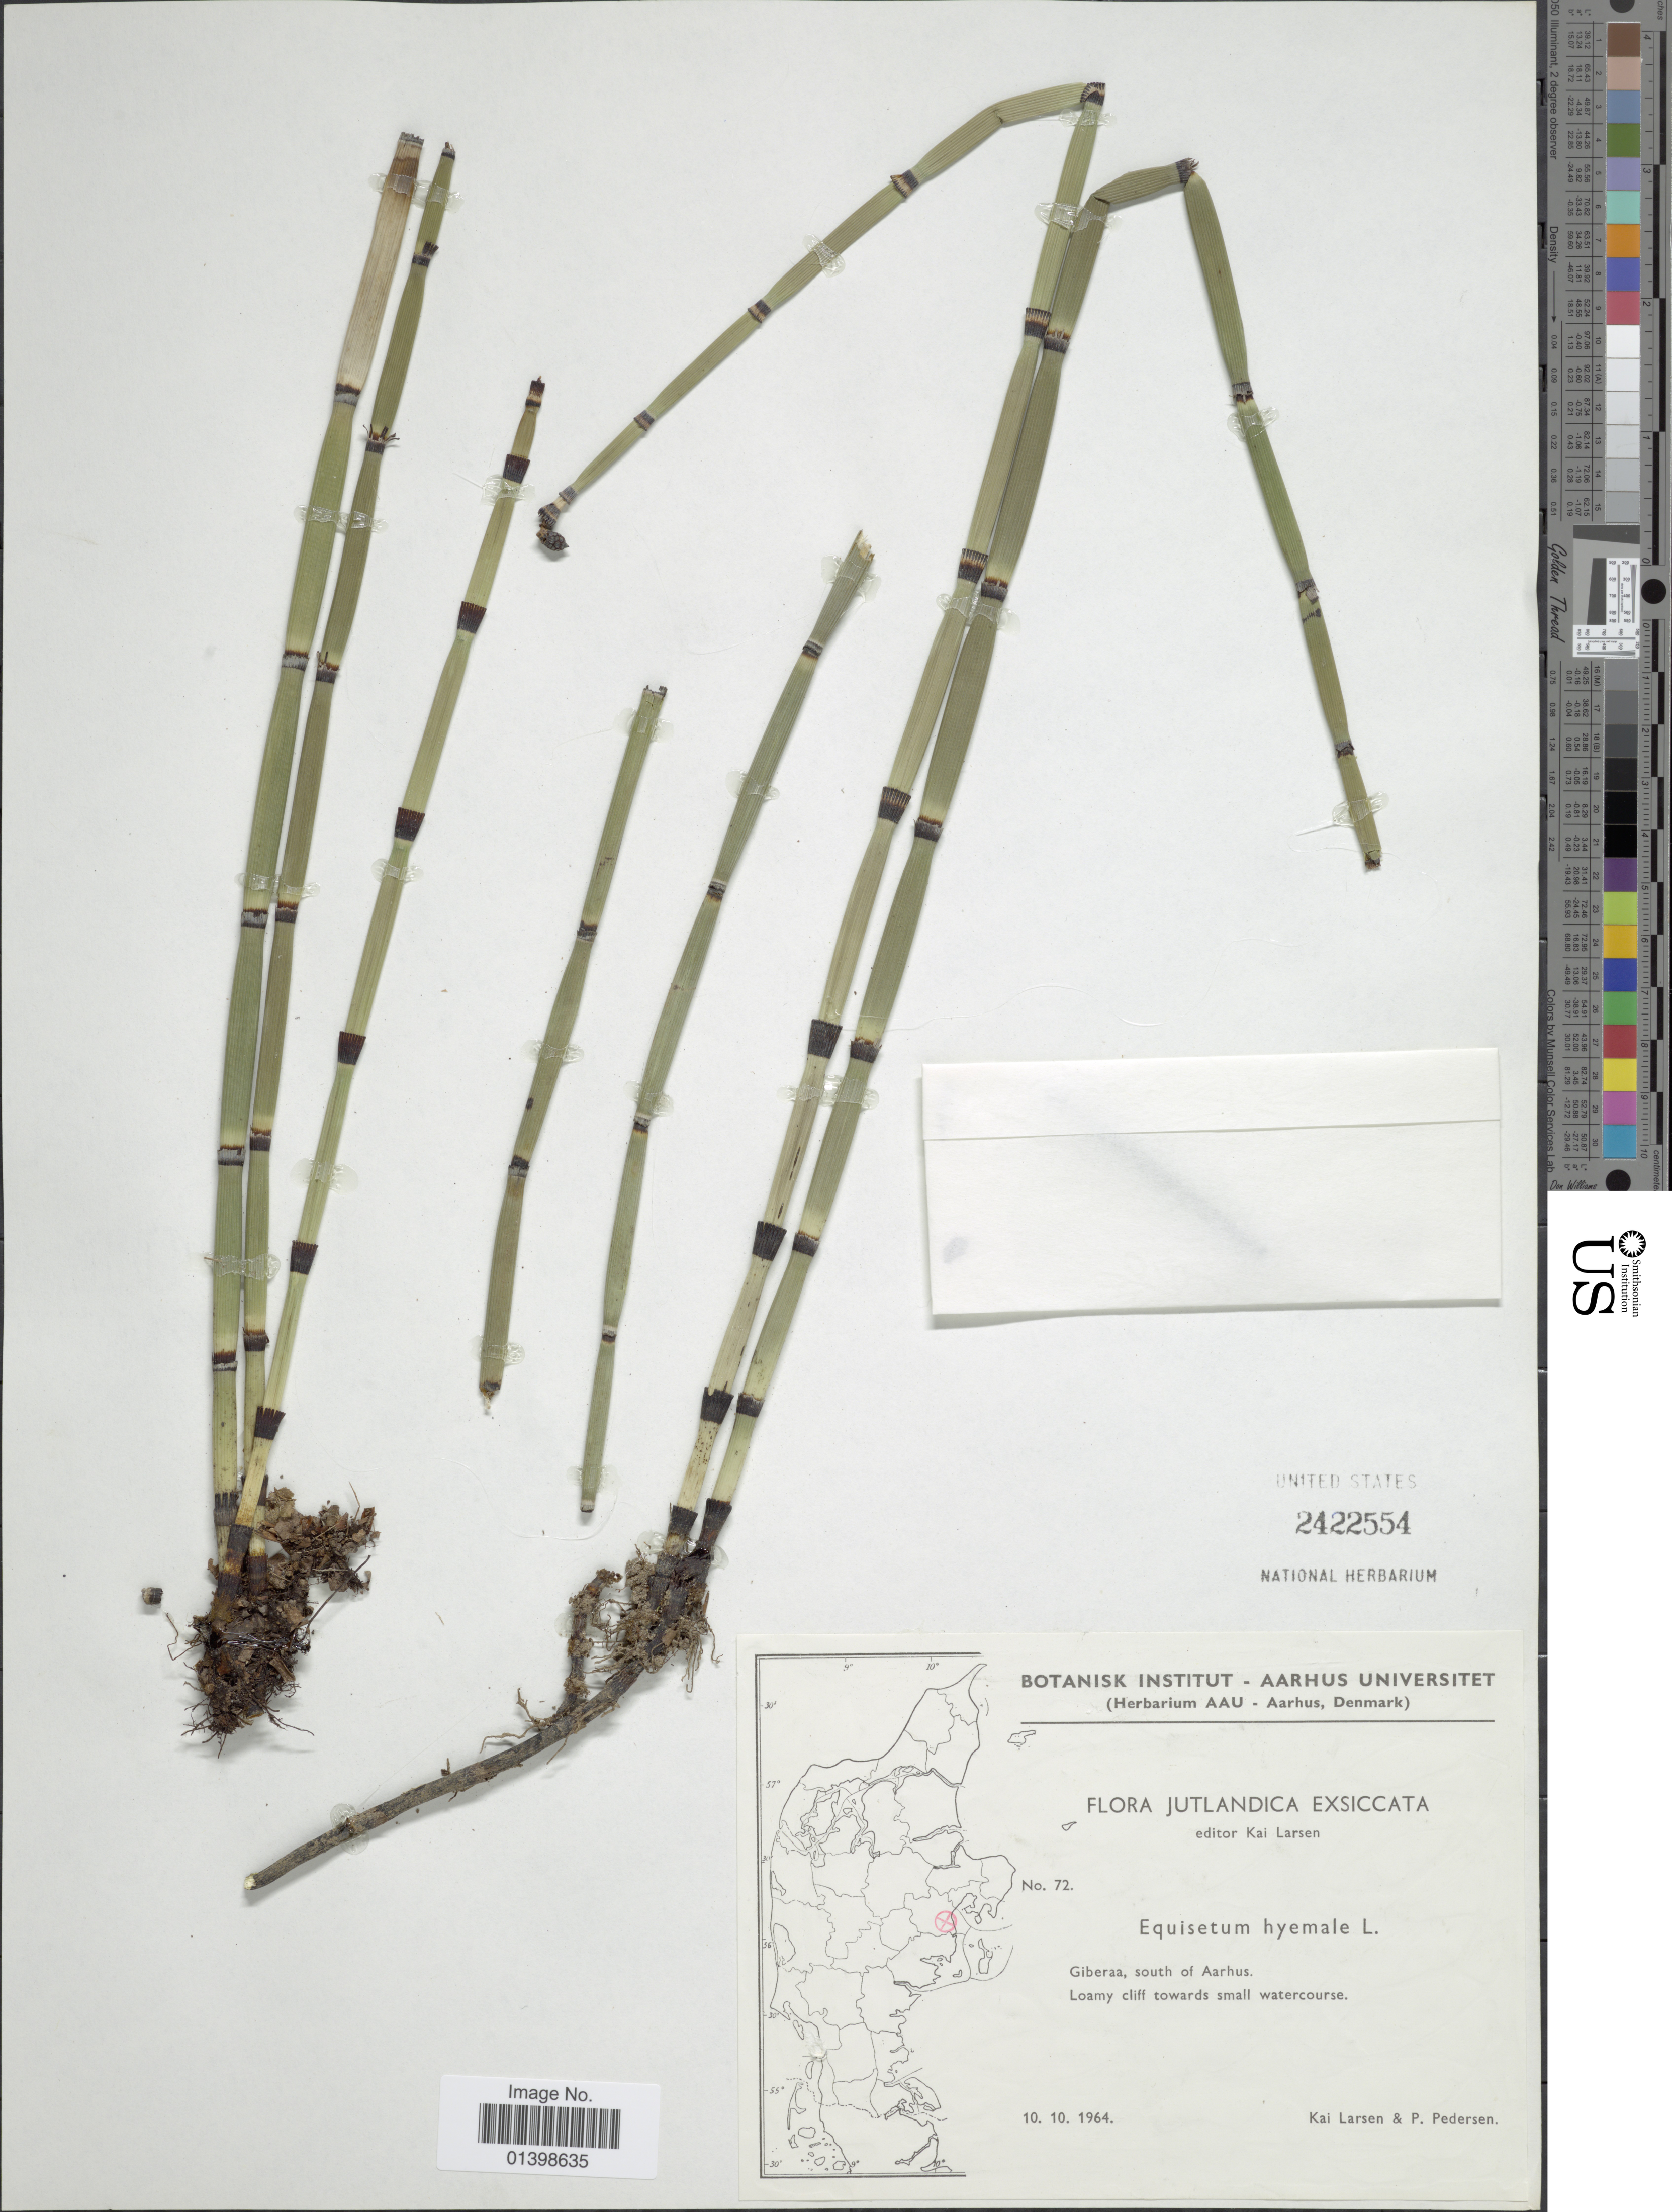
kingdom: Plantae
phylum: Tracheophyta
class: Polypodiopsida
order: Equisetales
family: Equisetaceae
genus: Equisetum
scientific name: Equisetum hyemale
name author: L.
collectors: K. Larsen & P. Pedersen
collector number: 72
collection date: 1964-10-10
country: Denmark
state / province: Midtjylland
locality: Giberaa, south of Aarhus.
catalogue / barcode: US 2422554